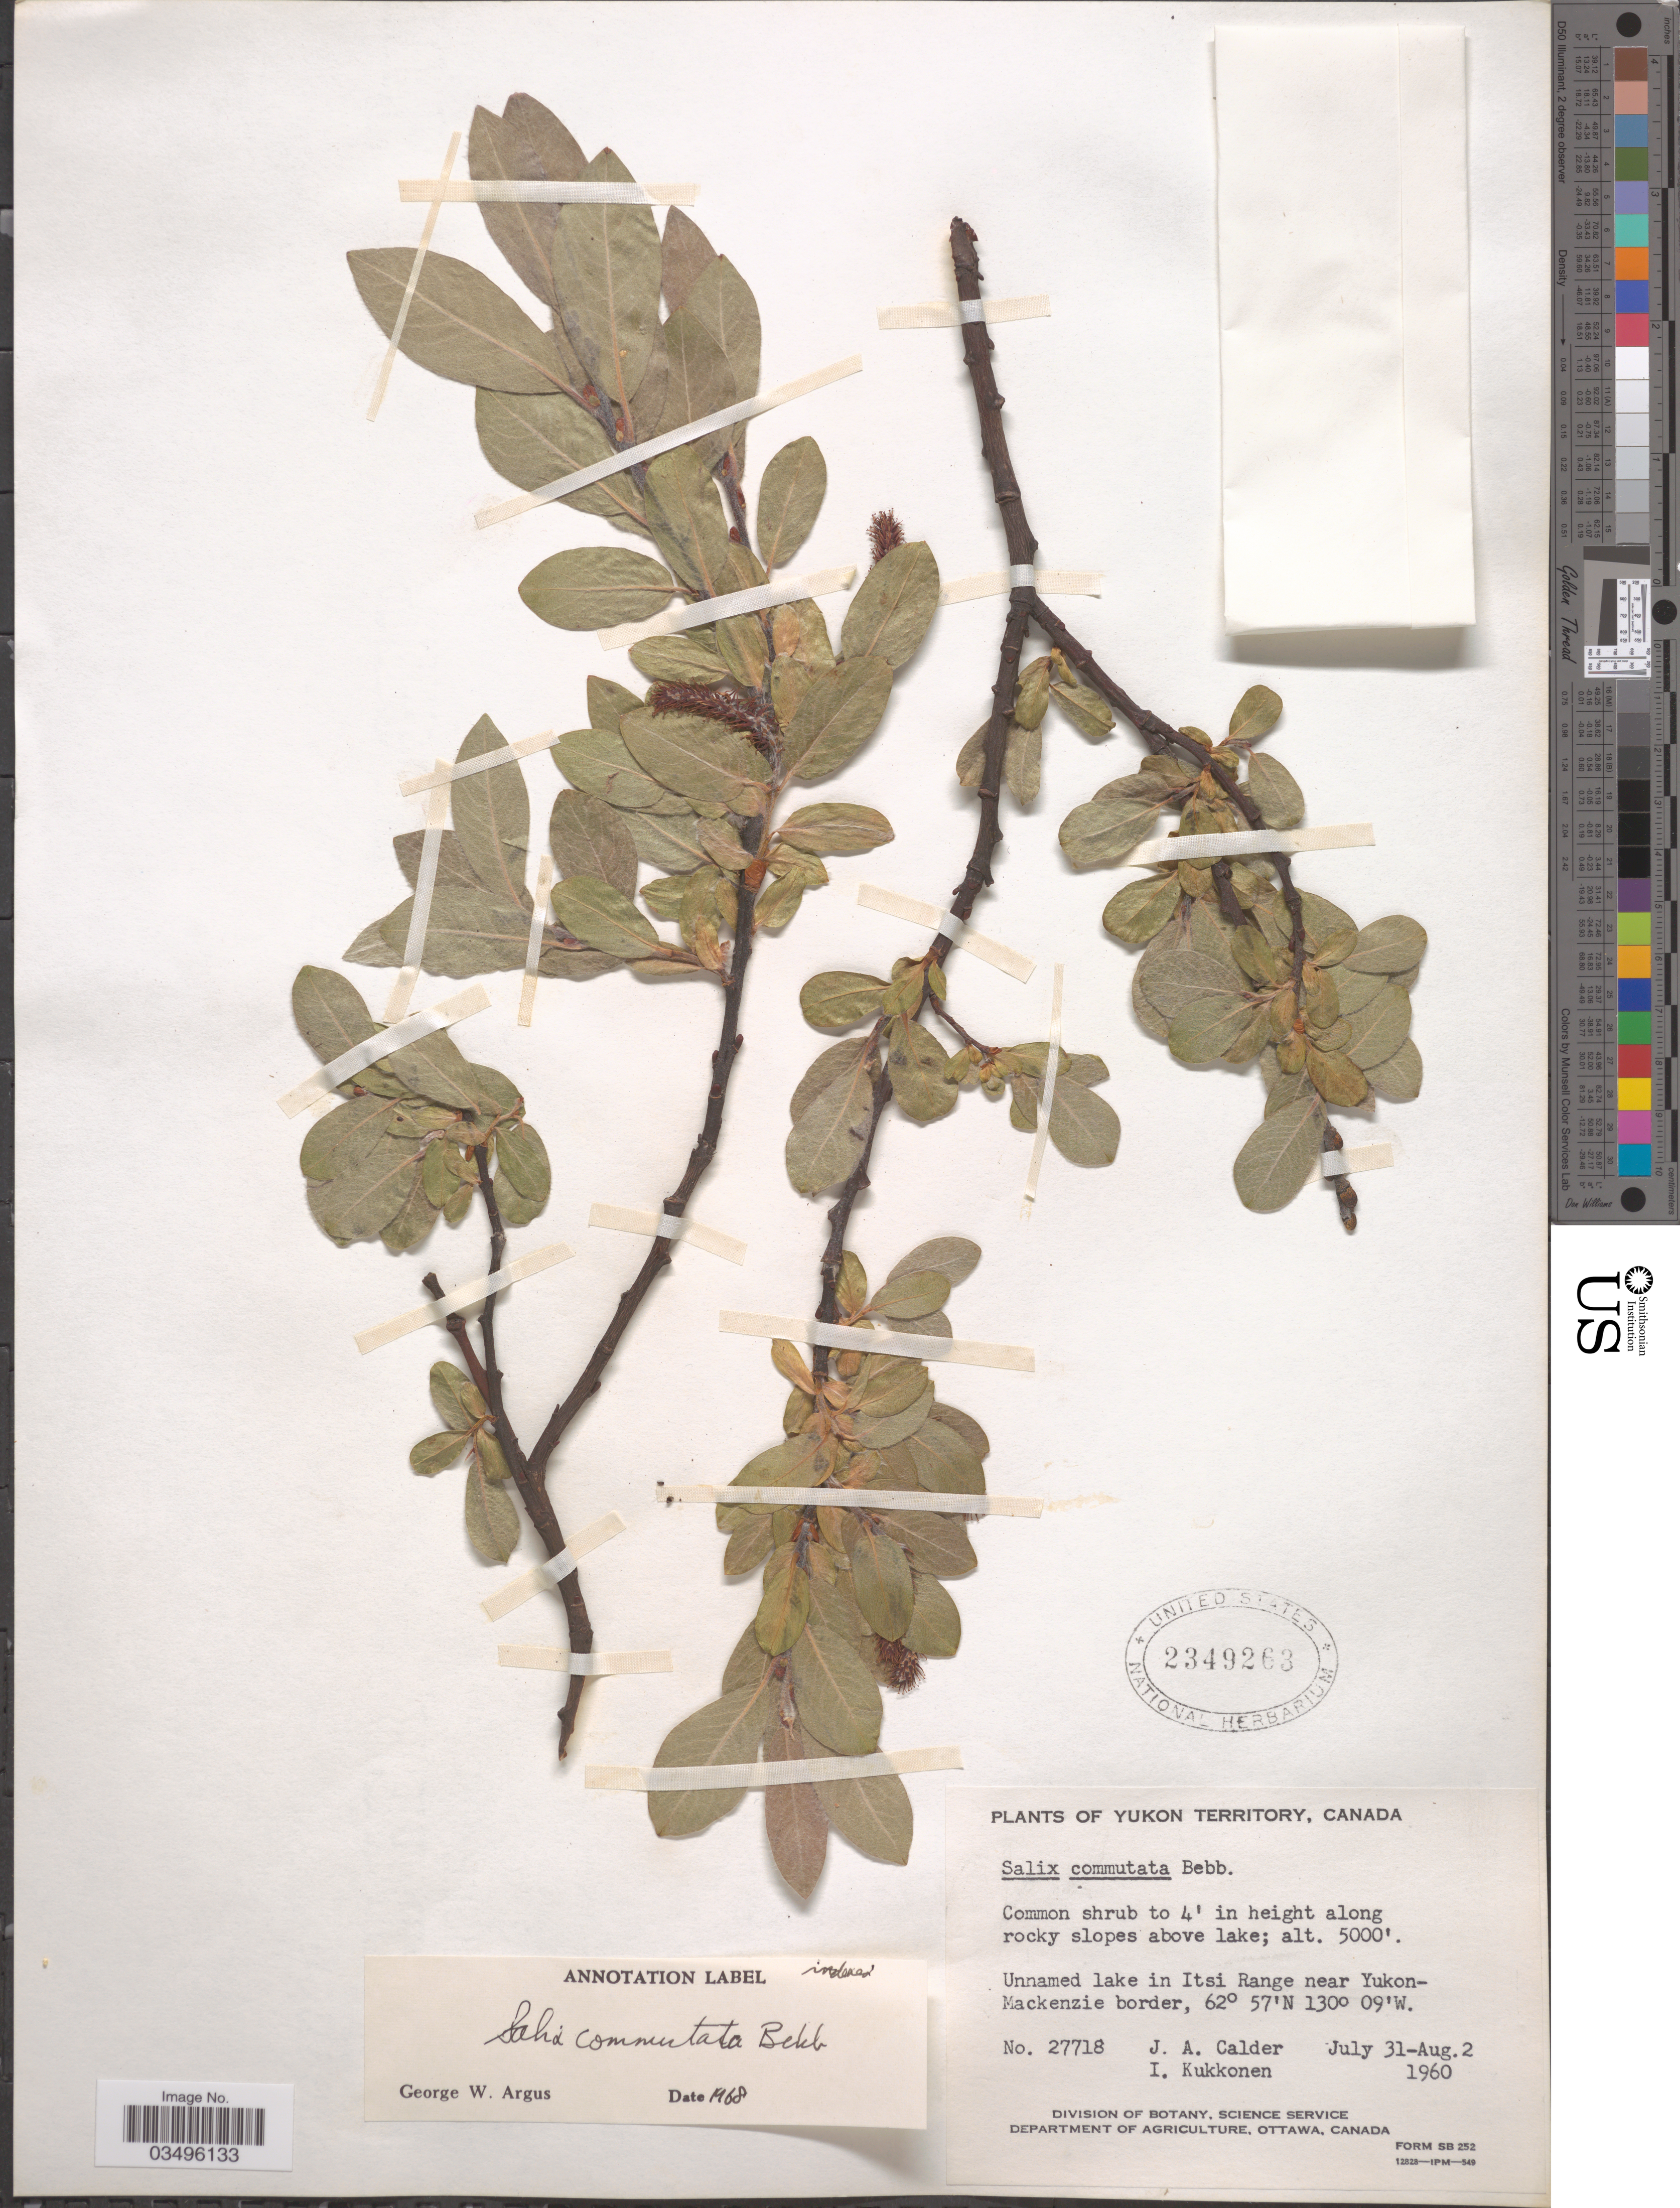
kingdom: Plantae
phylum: Tracheophyta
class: Magnoliopsida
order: Malpighiales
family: Salicaceae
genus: Salix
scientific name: Salix commutata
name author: Bebb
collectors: J. A. Calder & I. Kukkonen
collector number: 27718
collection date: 1960-07-31/1960-08-02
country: Canada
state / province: Yukon Territory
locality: Unnamed lake in Itsi Range near Yukon-Mackenzie border.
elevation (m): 1524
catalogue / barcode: US 2349263